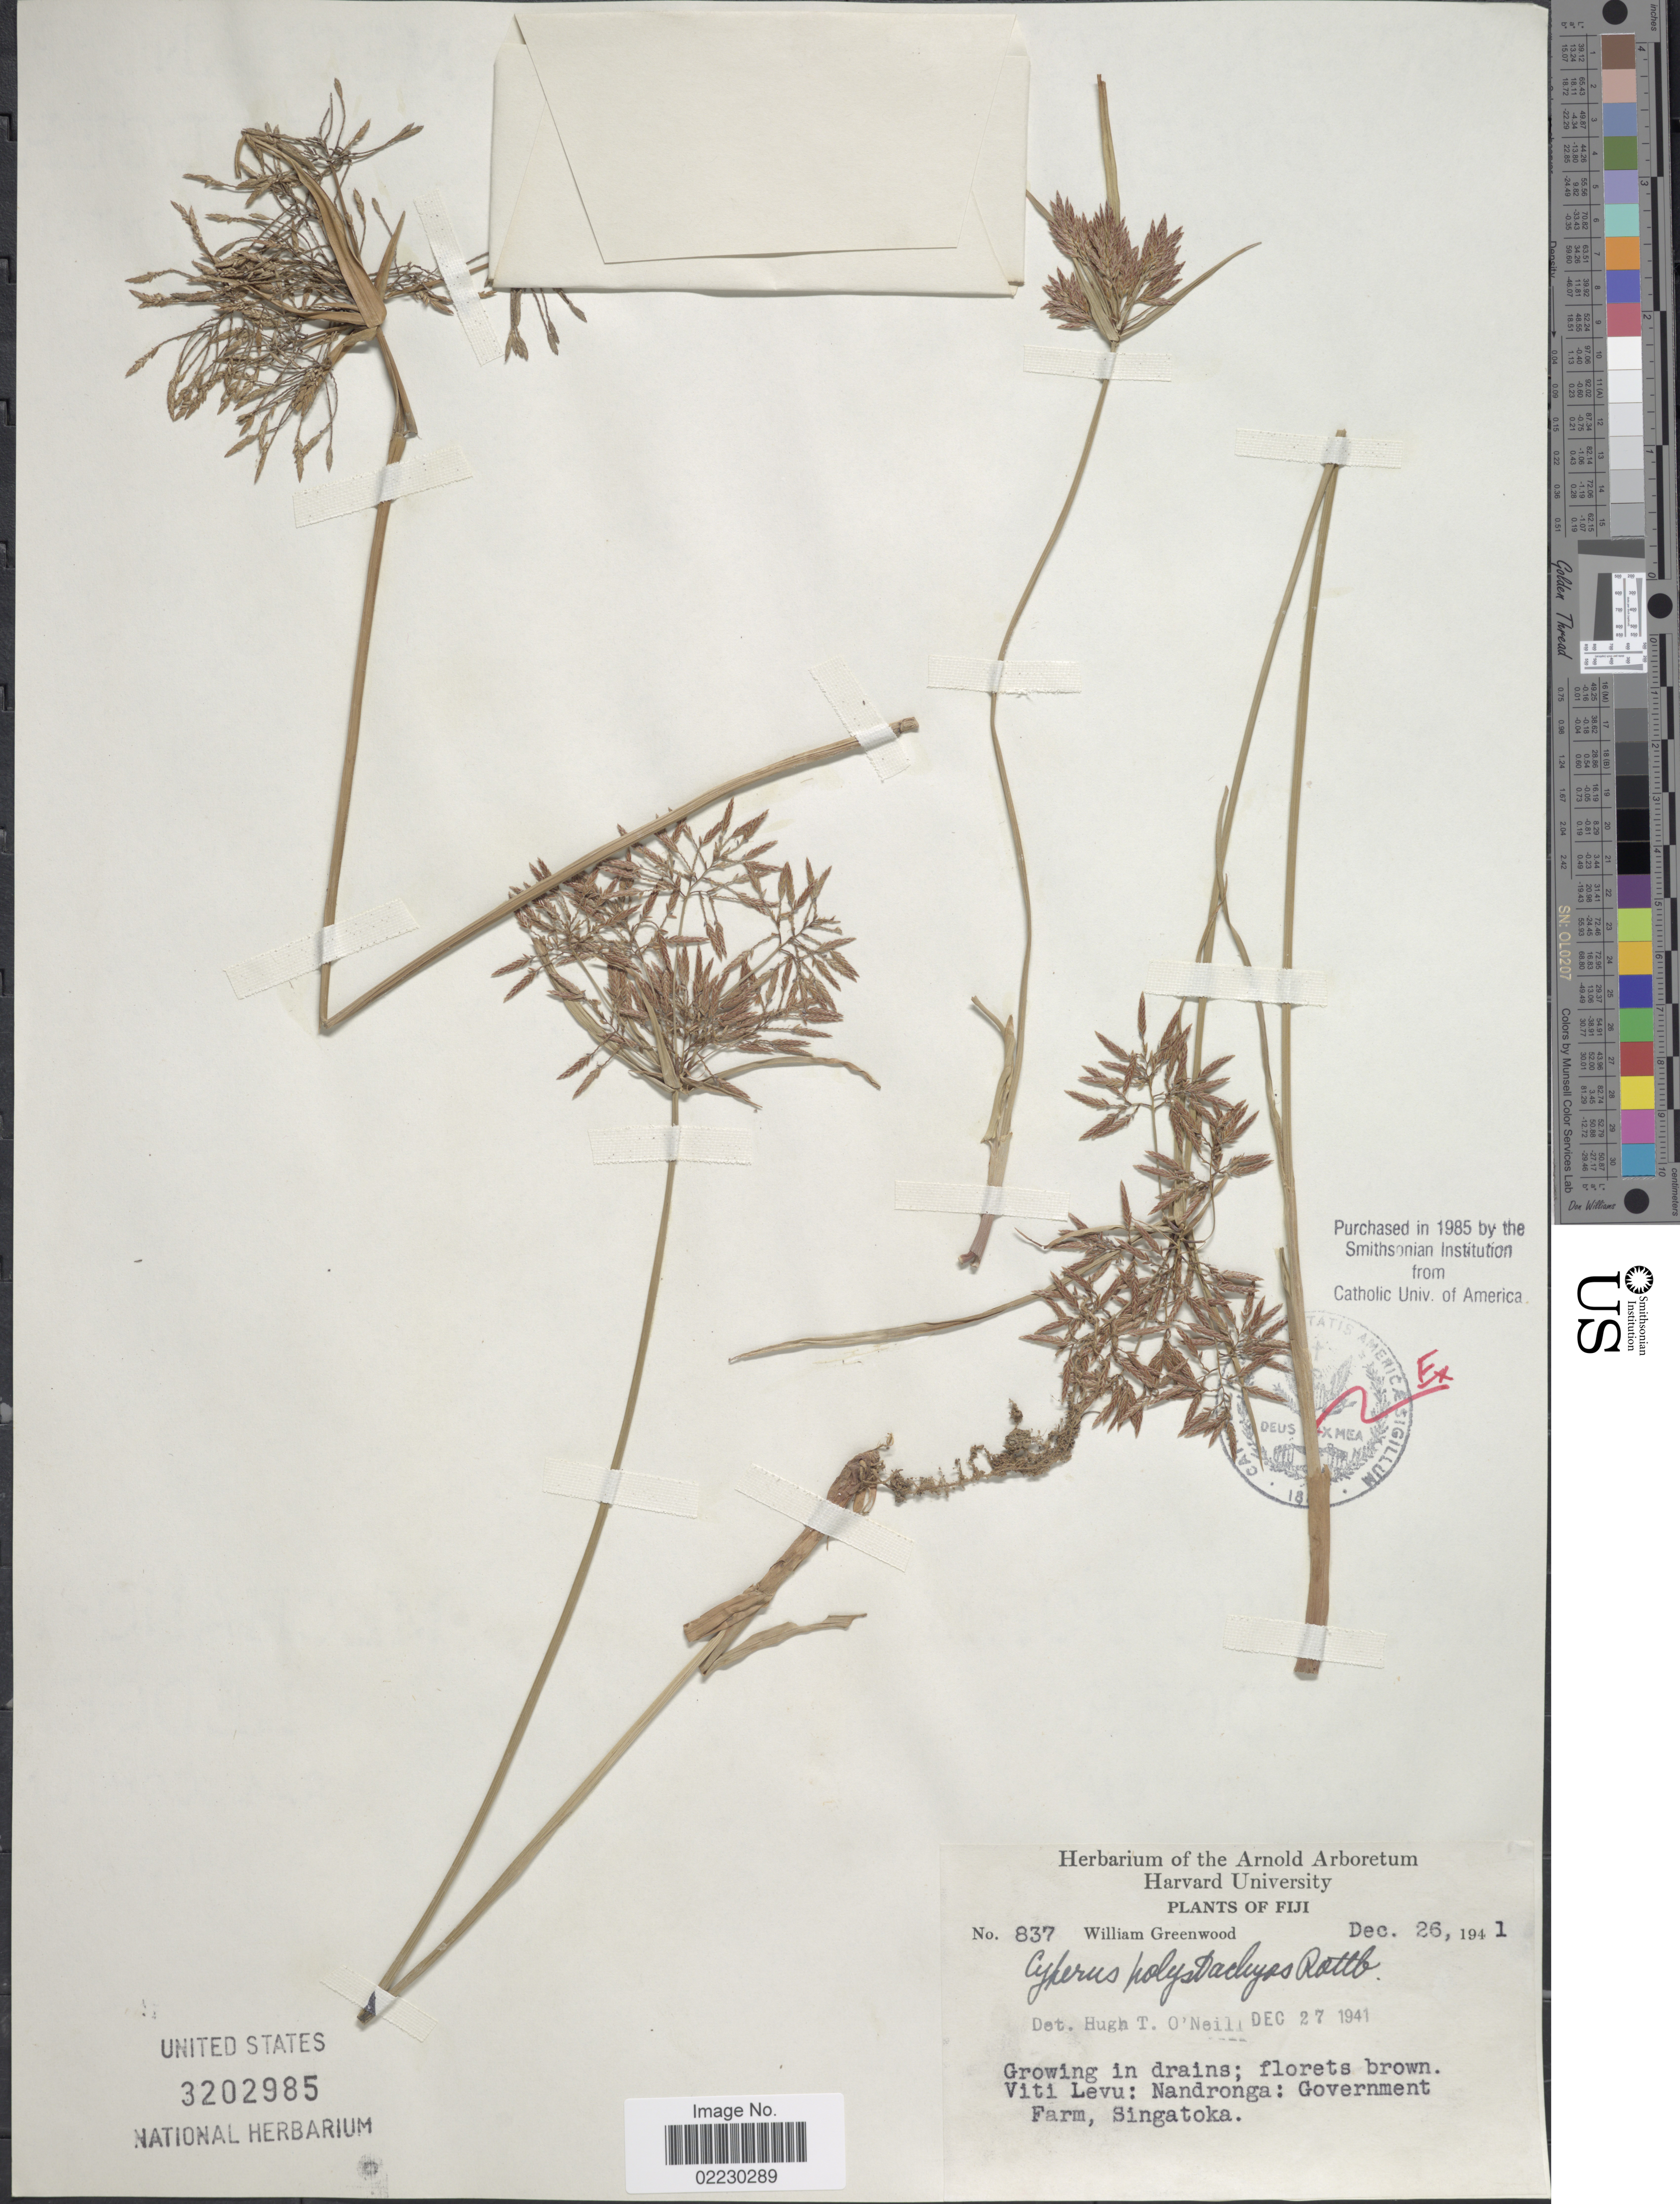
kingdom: Plantae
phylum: Tracheophyta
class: Liliopsida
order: Poales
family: Cyperaceae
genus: Cyperus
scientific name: Cyperus polystachyos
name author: Rottb.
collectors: W. Greenwood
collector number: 837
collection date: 1941-12-26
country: Fiji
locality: In drains; Viti Levu: Nandronga: Government Farm, Singatoka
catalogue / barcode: US 3202985